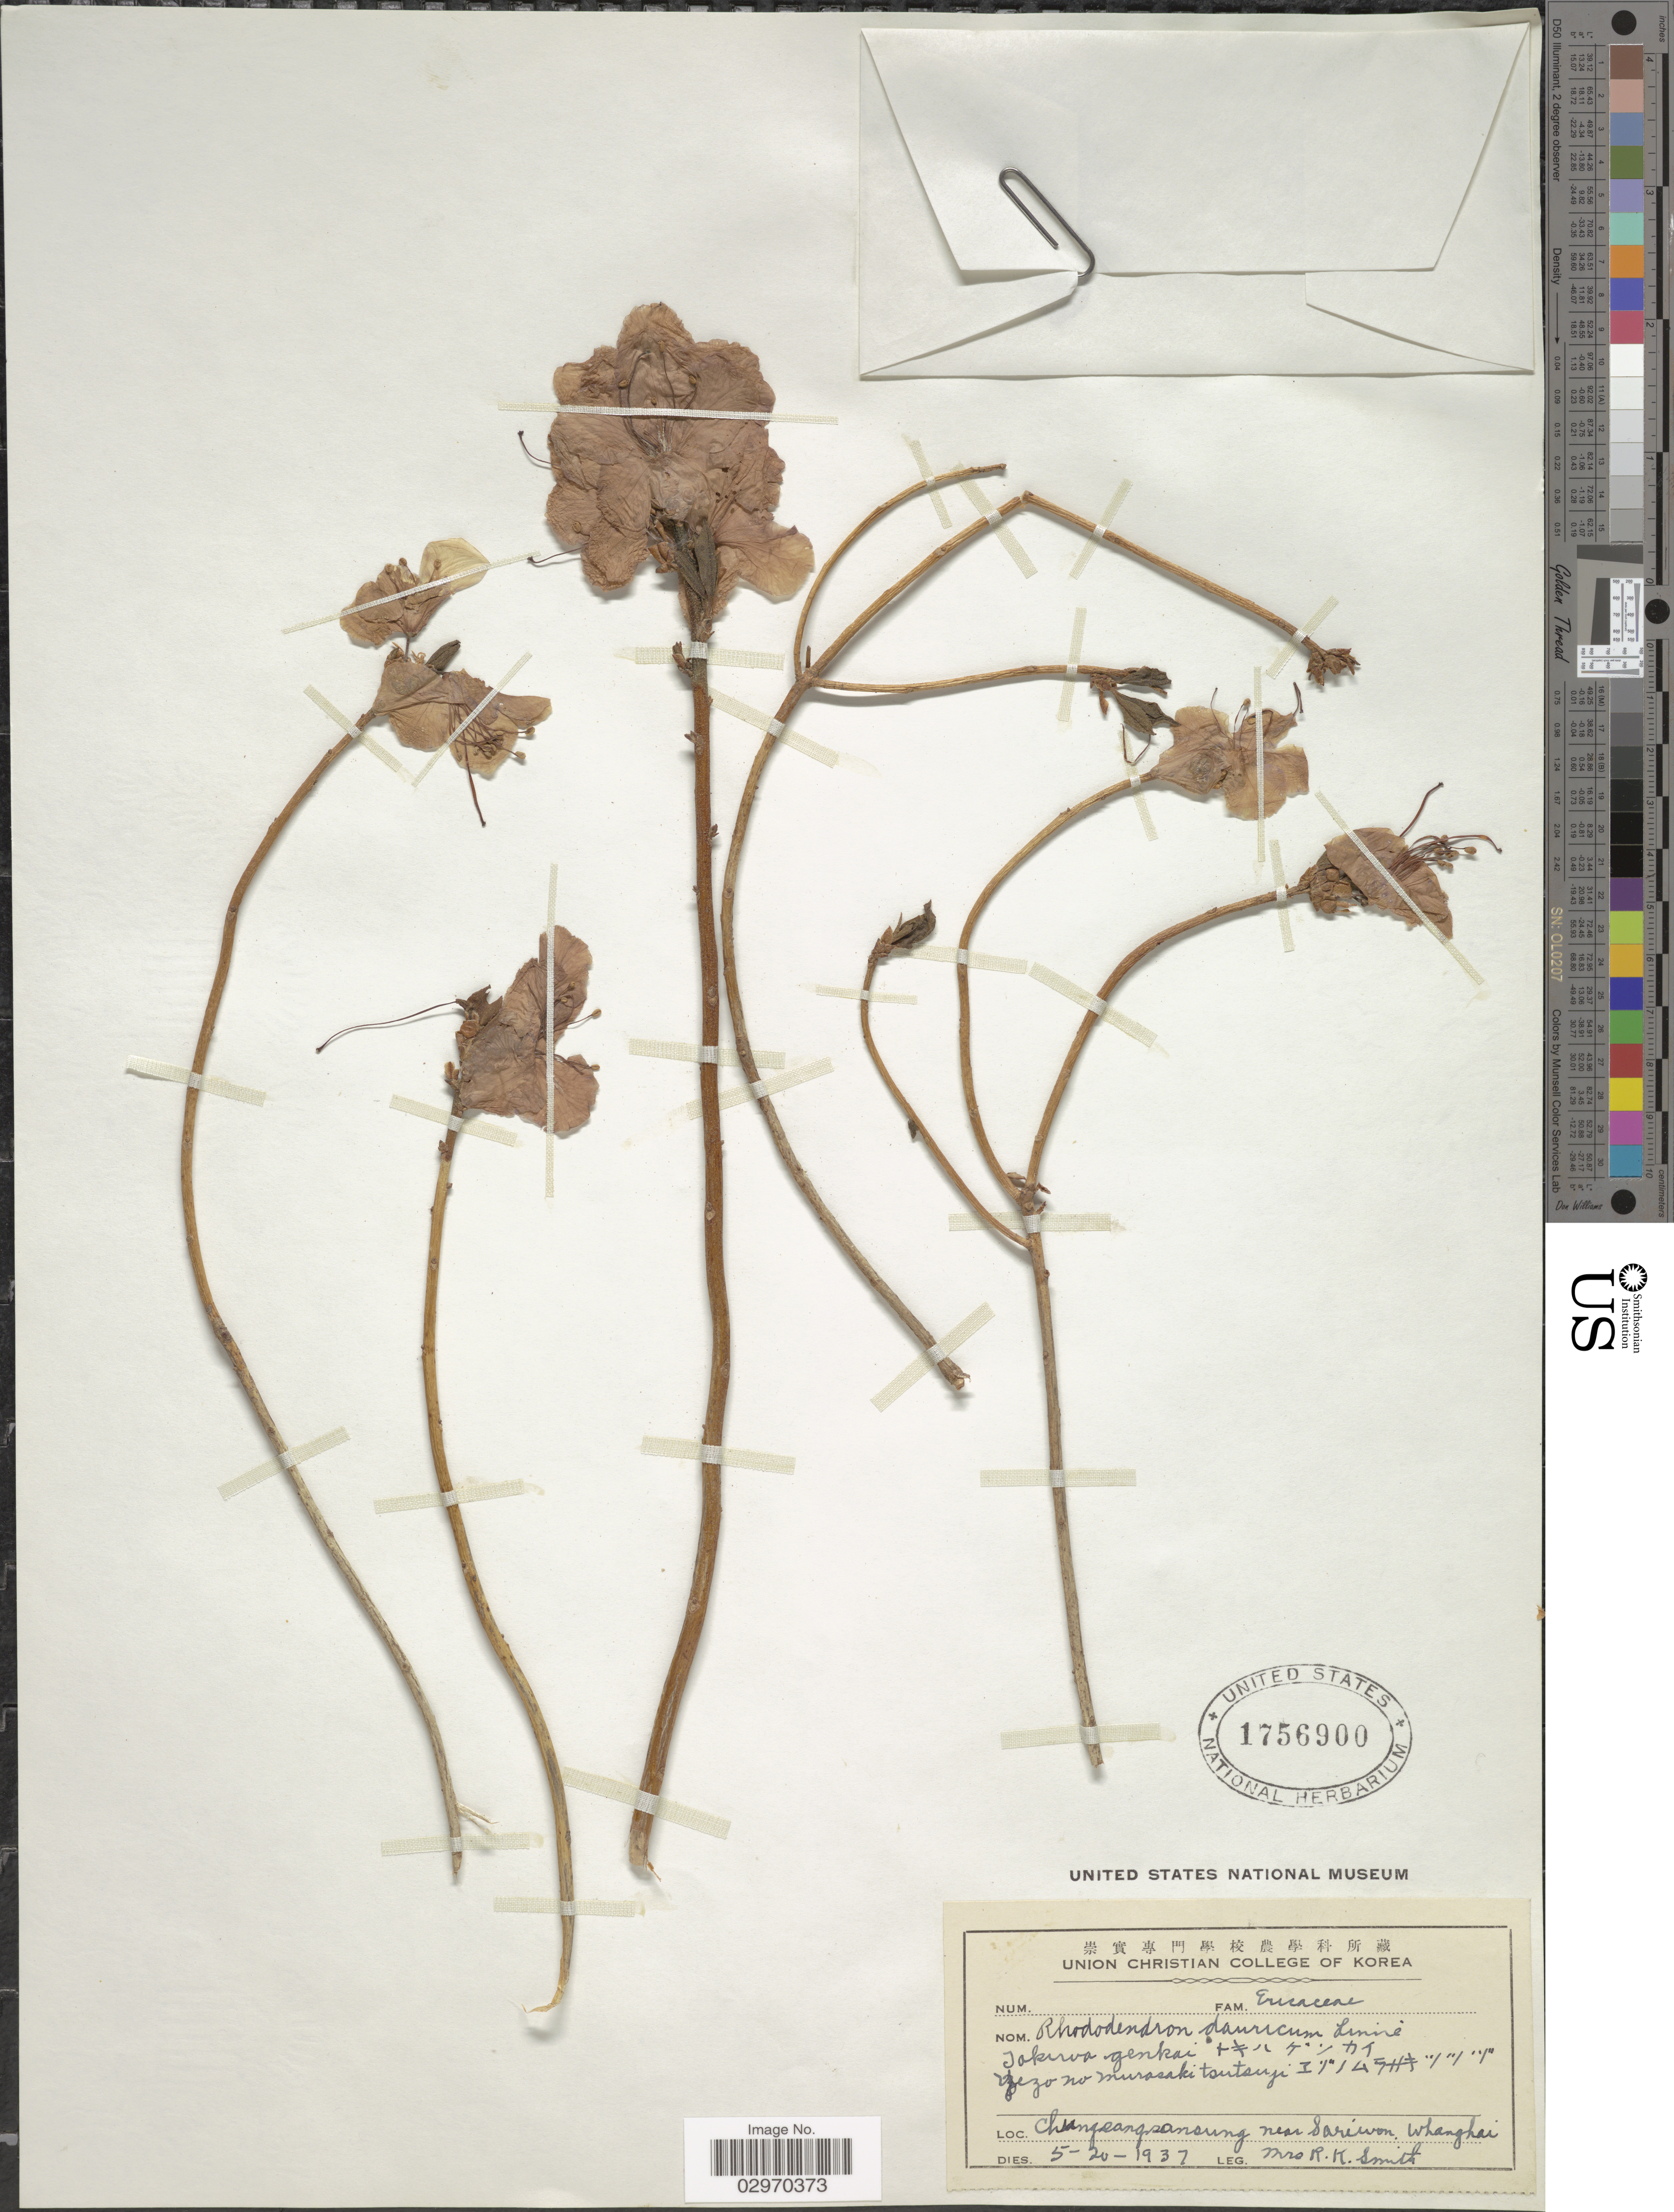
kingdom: Plantae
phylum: Tracheophyta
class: Magnoliopsida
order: Ericales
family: Ericaceae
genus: Rhododendron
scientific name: Rhododendron dauricum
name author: L.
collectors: R. Smith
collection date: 1937-05-20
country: North Korea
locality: Chungsangsansung near Sariwon, Whanghai.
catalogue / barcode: US 1756900